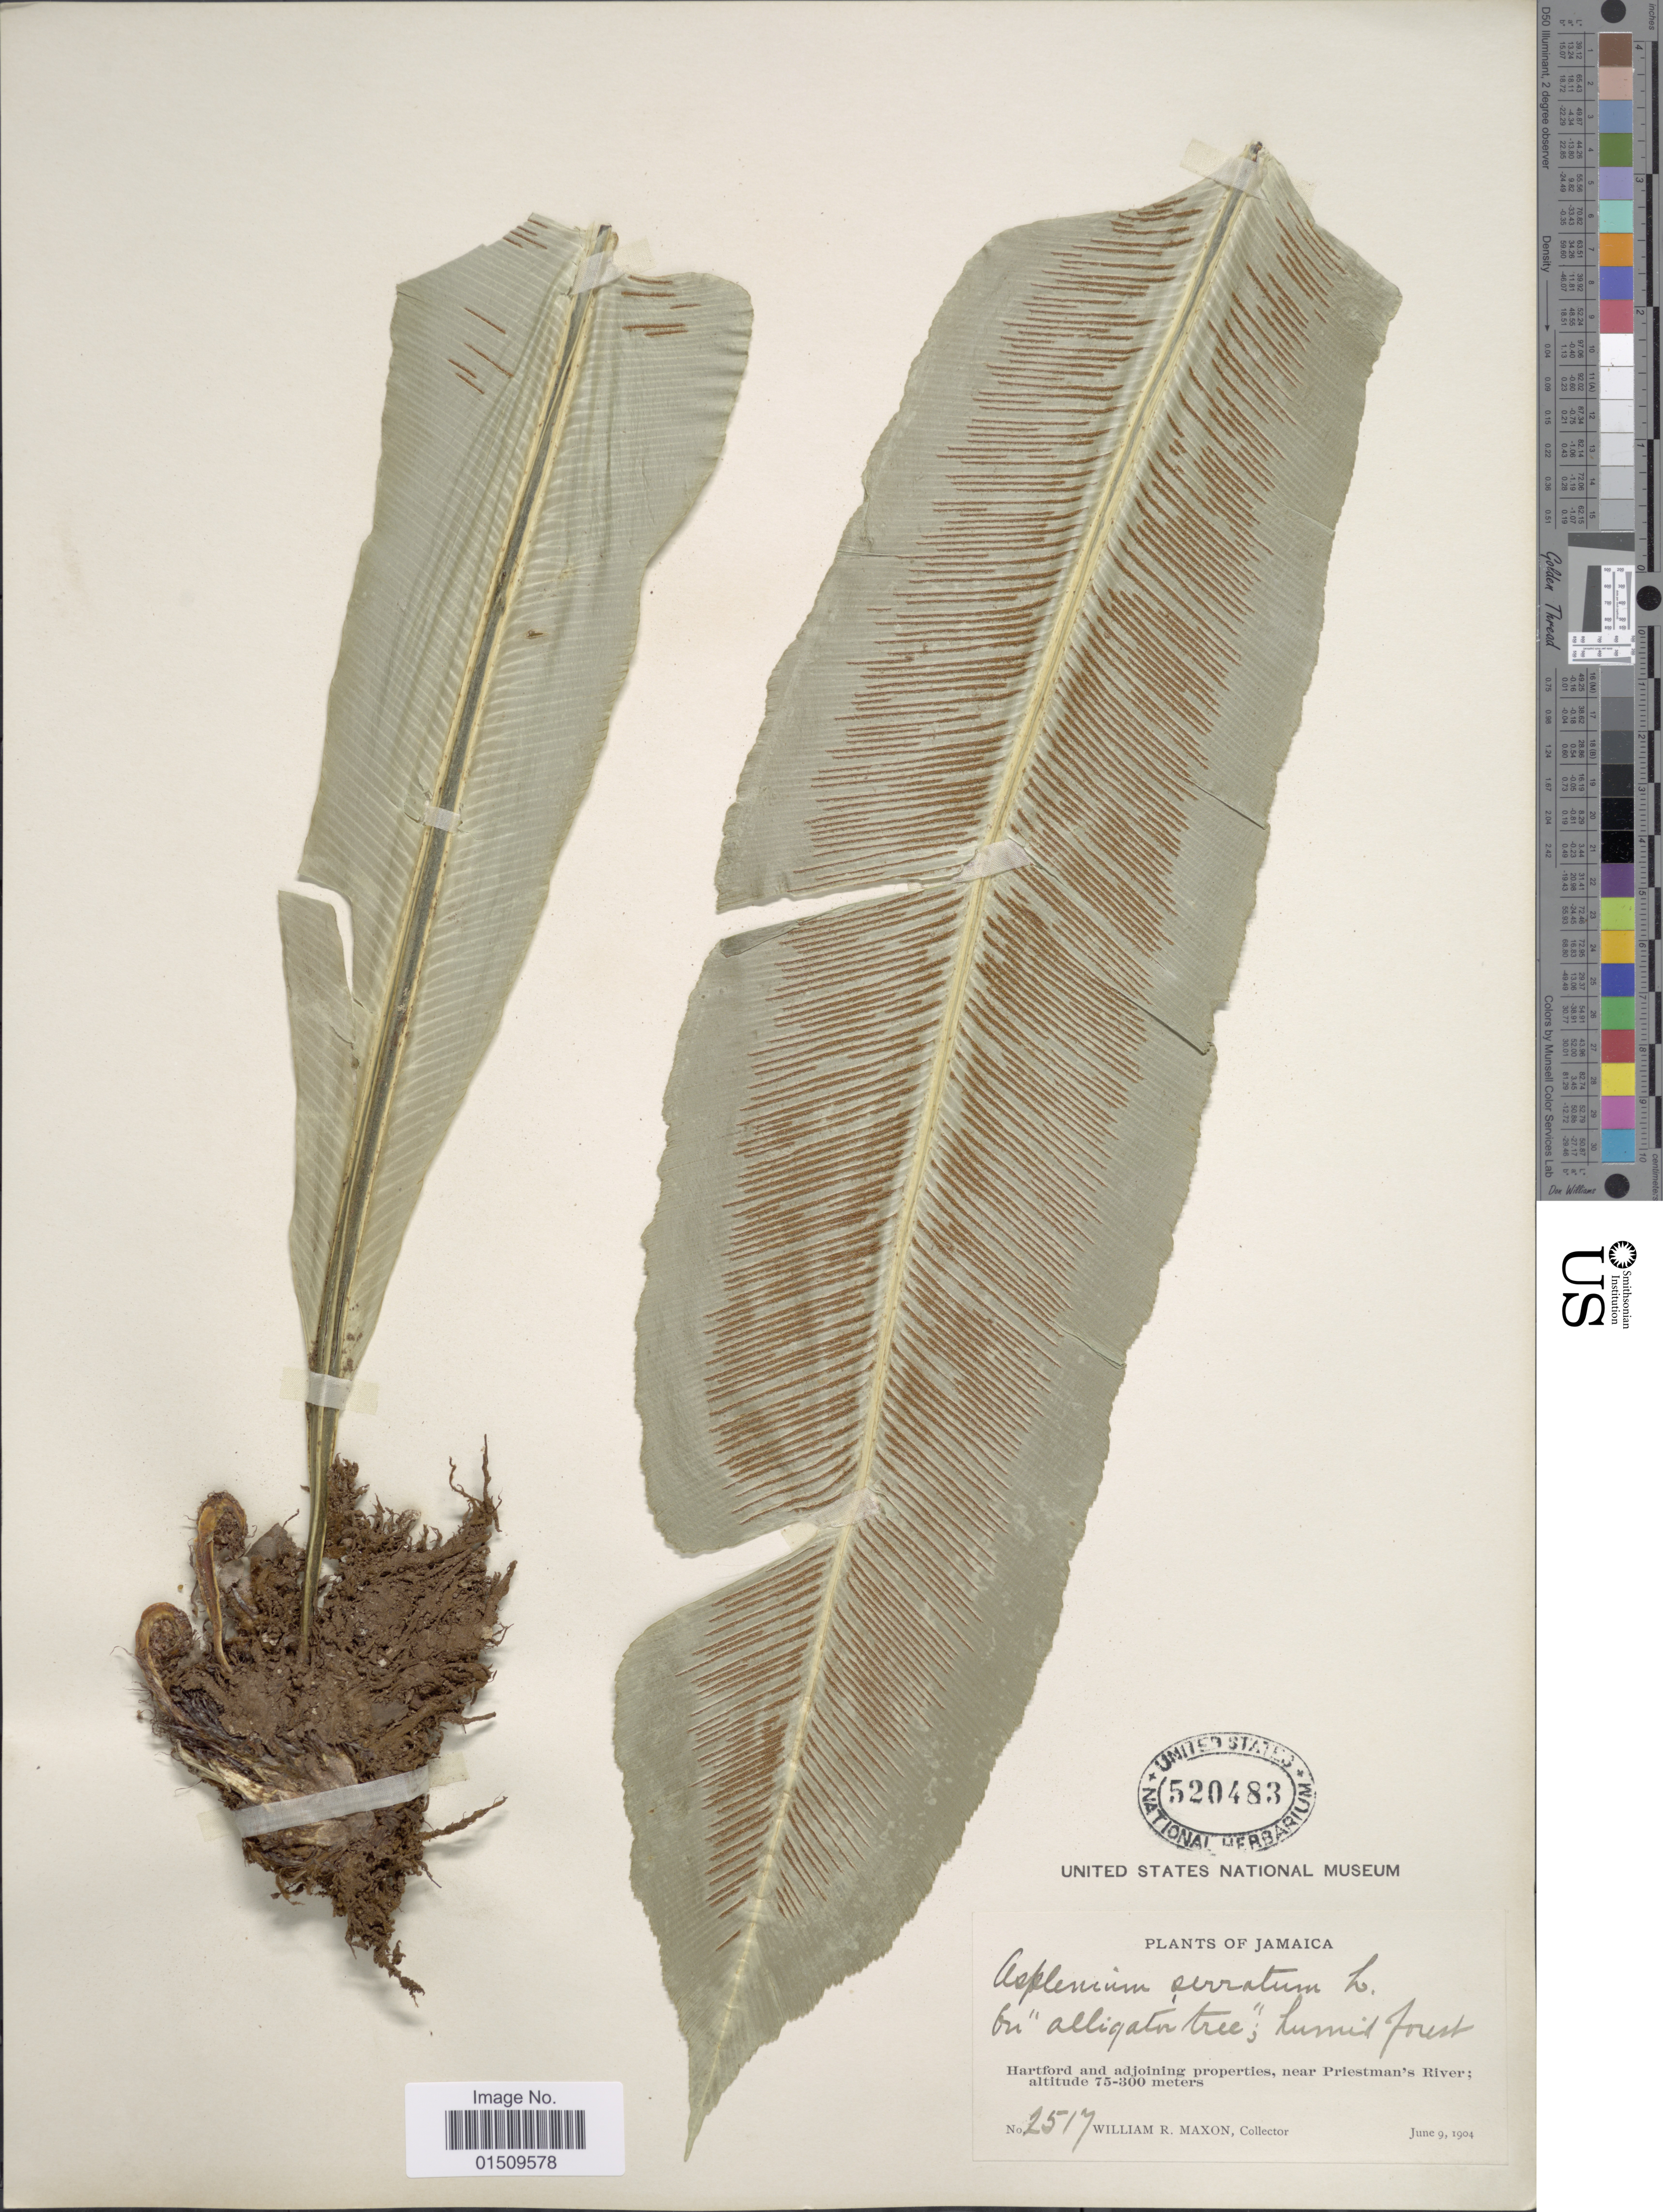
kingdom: Plantae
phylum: Tracheophyta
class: Polypodiopsida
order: Polypodiales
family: Aspleniaceae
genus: Asplenium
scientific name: Asplenium serratum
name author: L.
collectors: W. R. Maxon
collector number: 2517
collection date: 1904-06-09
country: Jamaica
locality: Jamaica, Hartford and adjoining properties, near Priestman's River.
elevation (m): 75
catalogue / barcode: US 520483